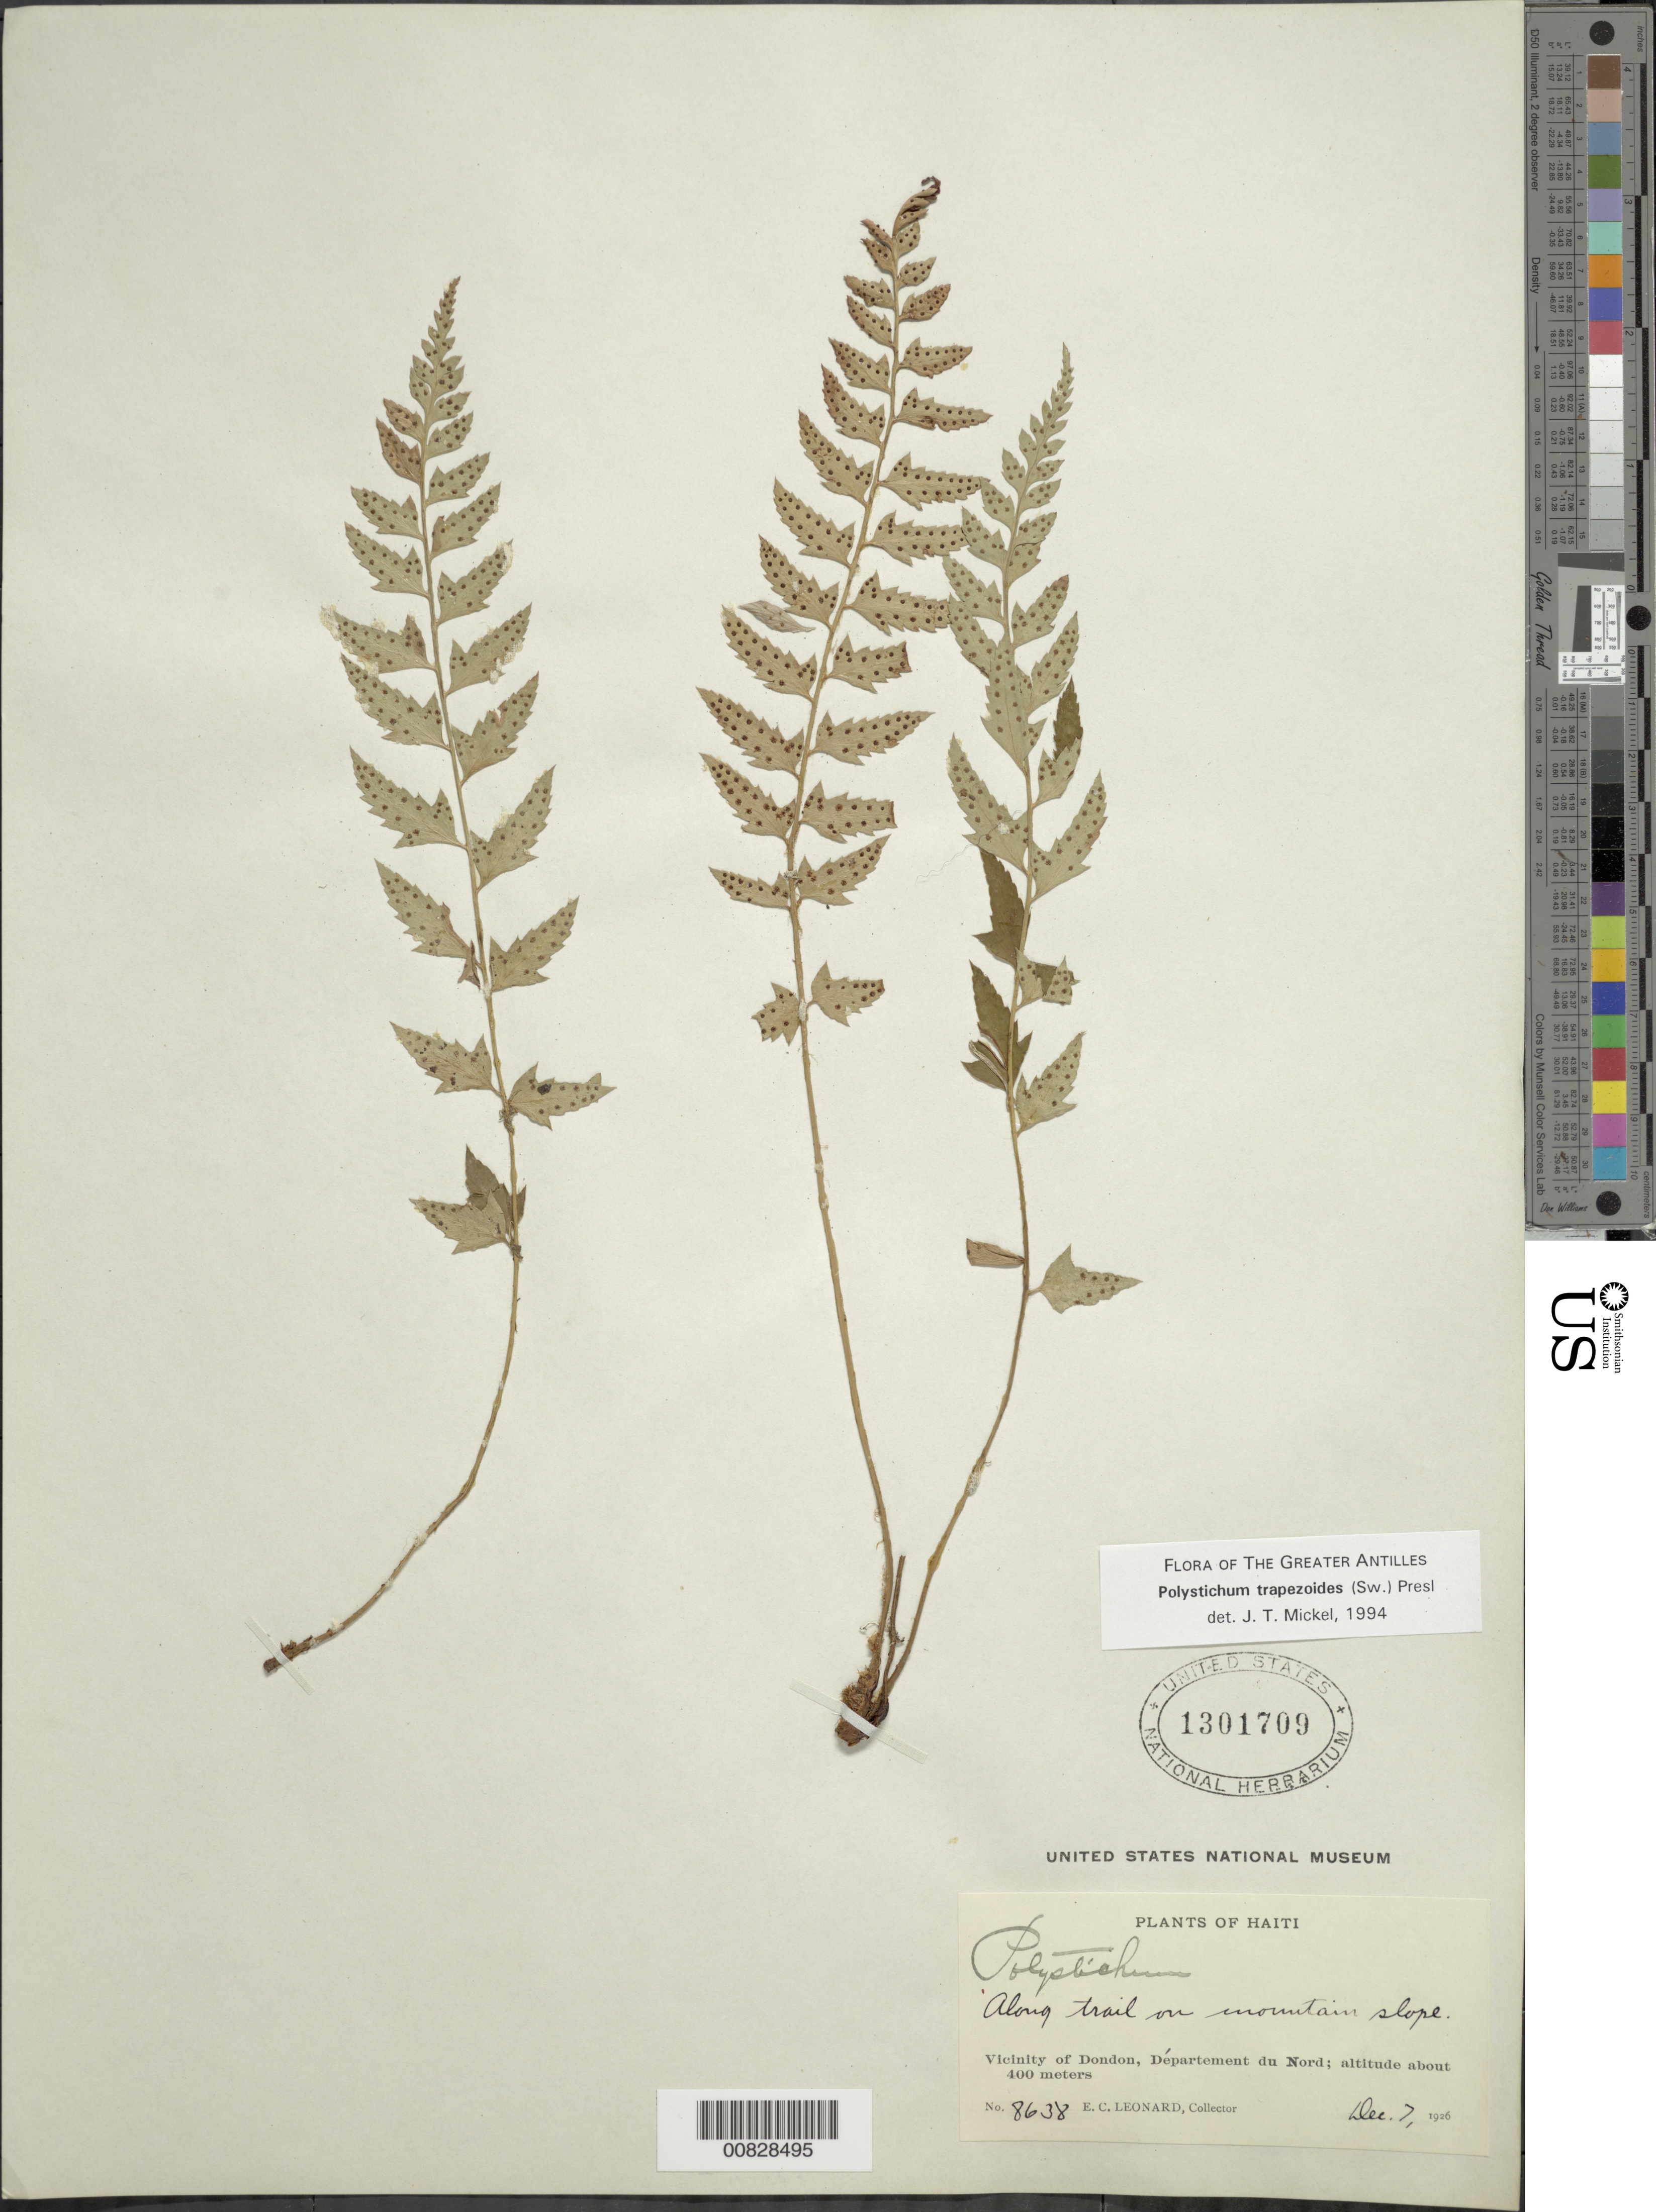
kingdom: Plantae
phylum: Tracheophyta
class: Polypodiopsida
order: Polypodiales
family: Dryopteridaceae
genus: Polystichum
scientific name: Polystichum trapezoides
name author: (Sw.) C. Presl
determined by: Mickel, J. T., (NY), New York Botanical Garden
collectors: E. C. Leonard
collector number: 8638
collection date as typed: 07 Dec 1926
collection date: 1926-12-07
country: Haiti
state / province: Nord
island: Hispaniola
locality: Dondon vicinity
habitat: Along trail on mountain slope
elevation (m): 400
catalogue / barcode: US 1301709